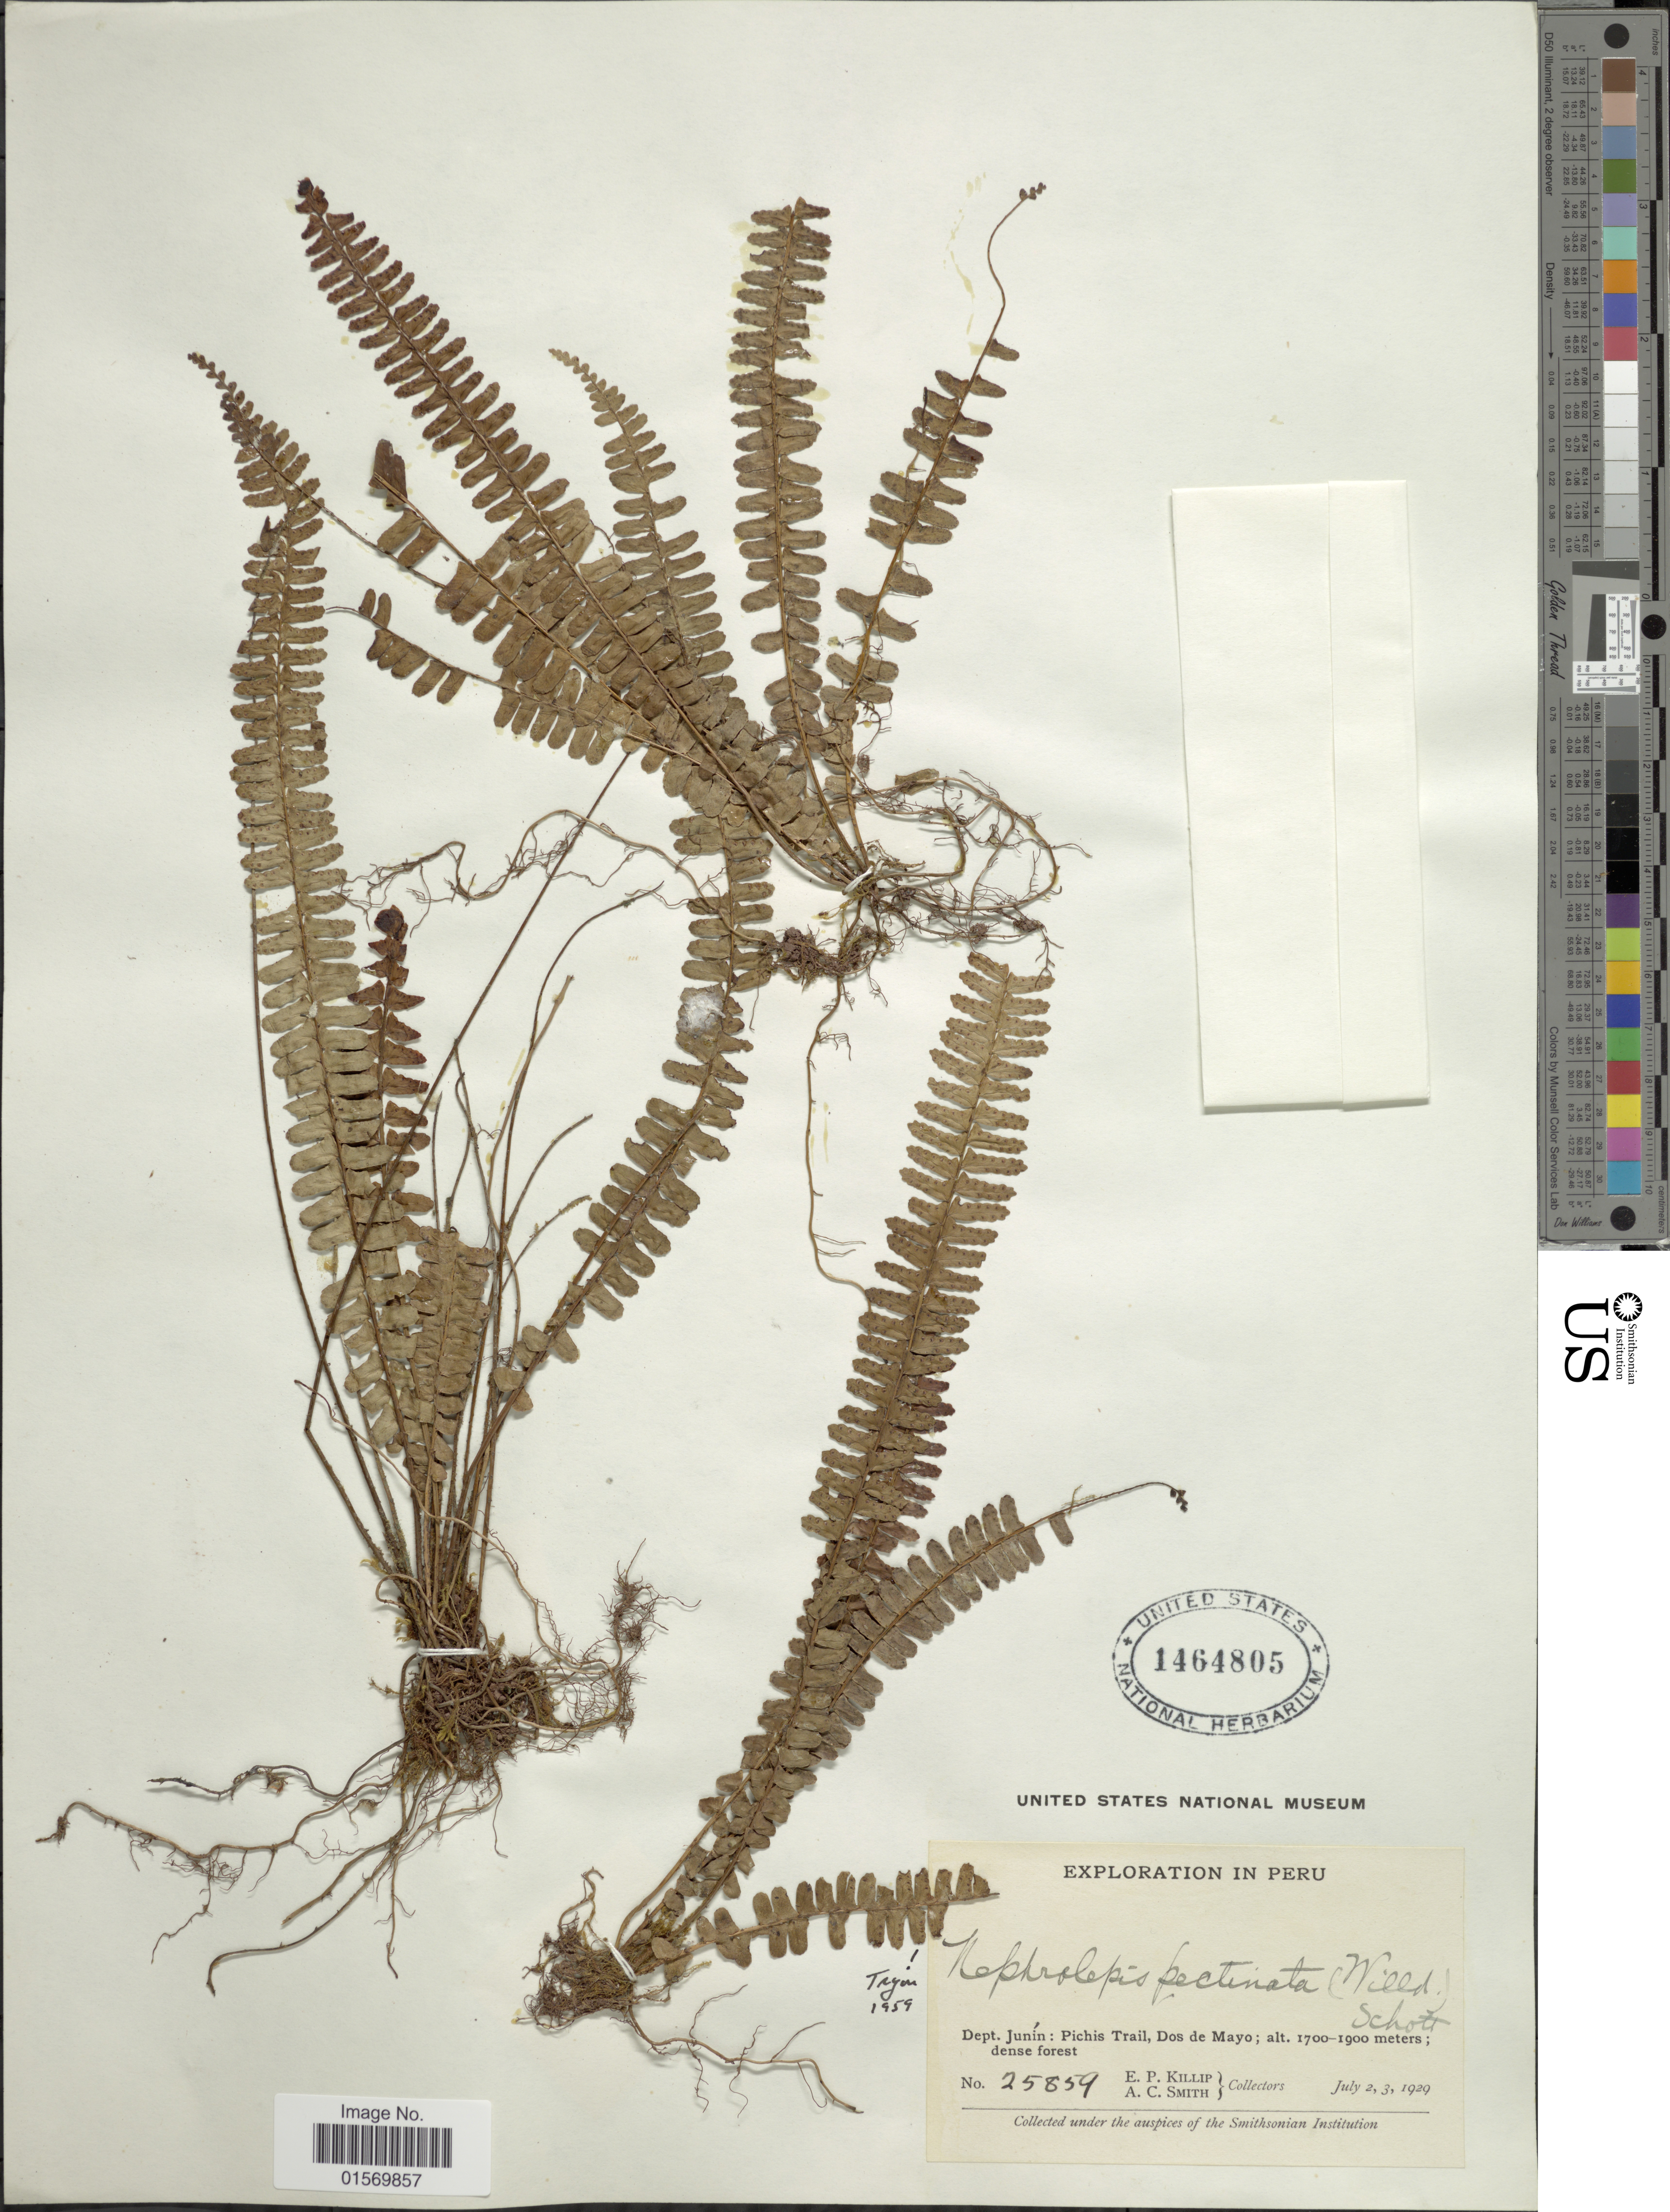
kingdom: Plantae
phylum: Tracheophyta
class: Polypodiopsida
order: Polypodiales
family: Nephrolepidaceae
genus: Nephrolepis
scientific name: Nephrolepis pectinata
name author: (Willd.) Schott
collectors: E. P. Killip & A. C. Smith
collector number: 25859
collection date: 1929-07-02/1929-07-03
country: Peru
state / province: Junín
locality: Pichis Trail, Dos de Mayo.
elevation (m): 1700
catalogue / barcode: US 1464805